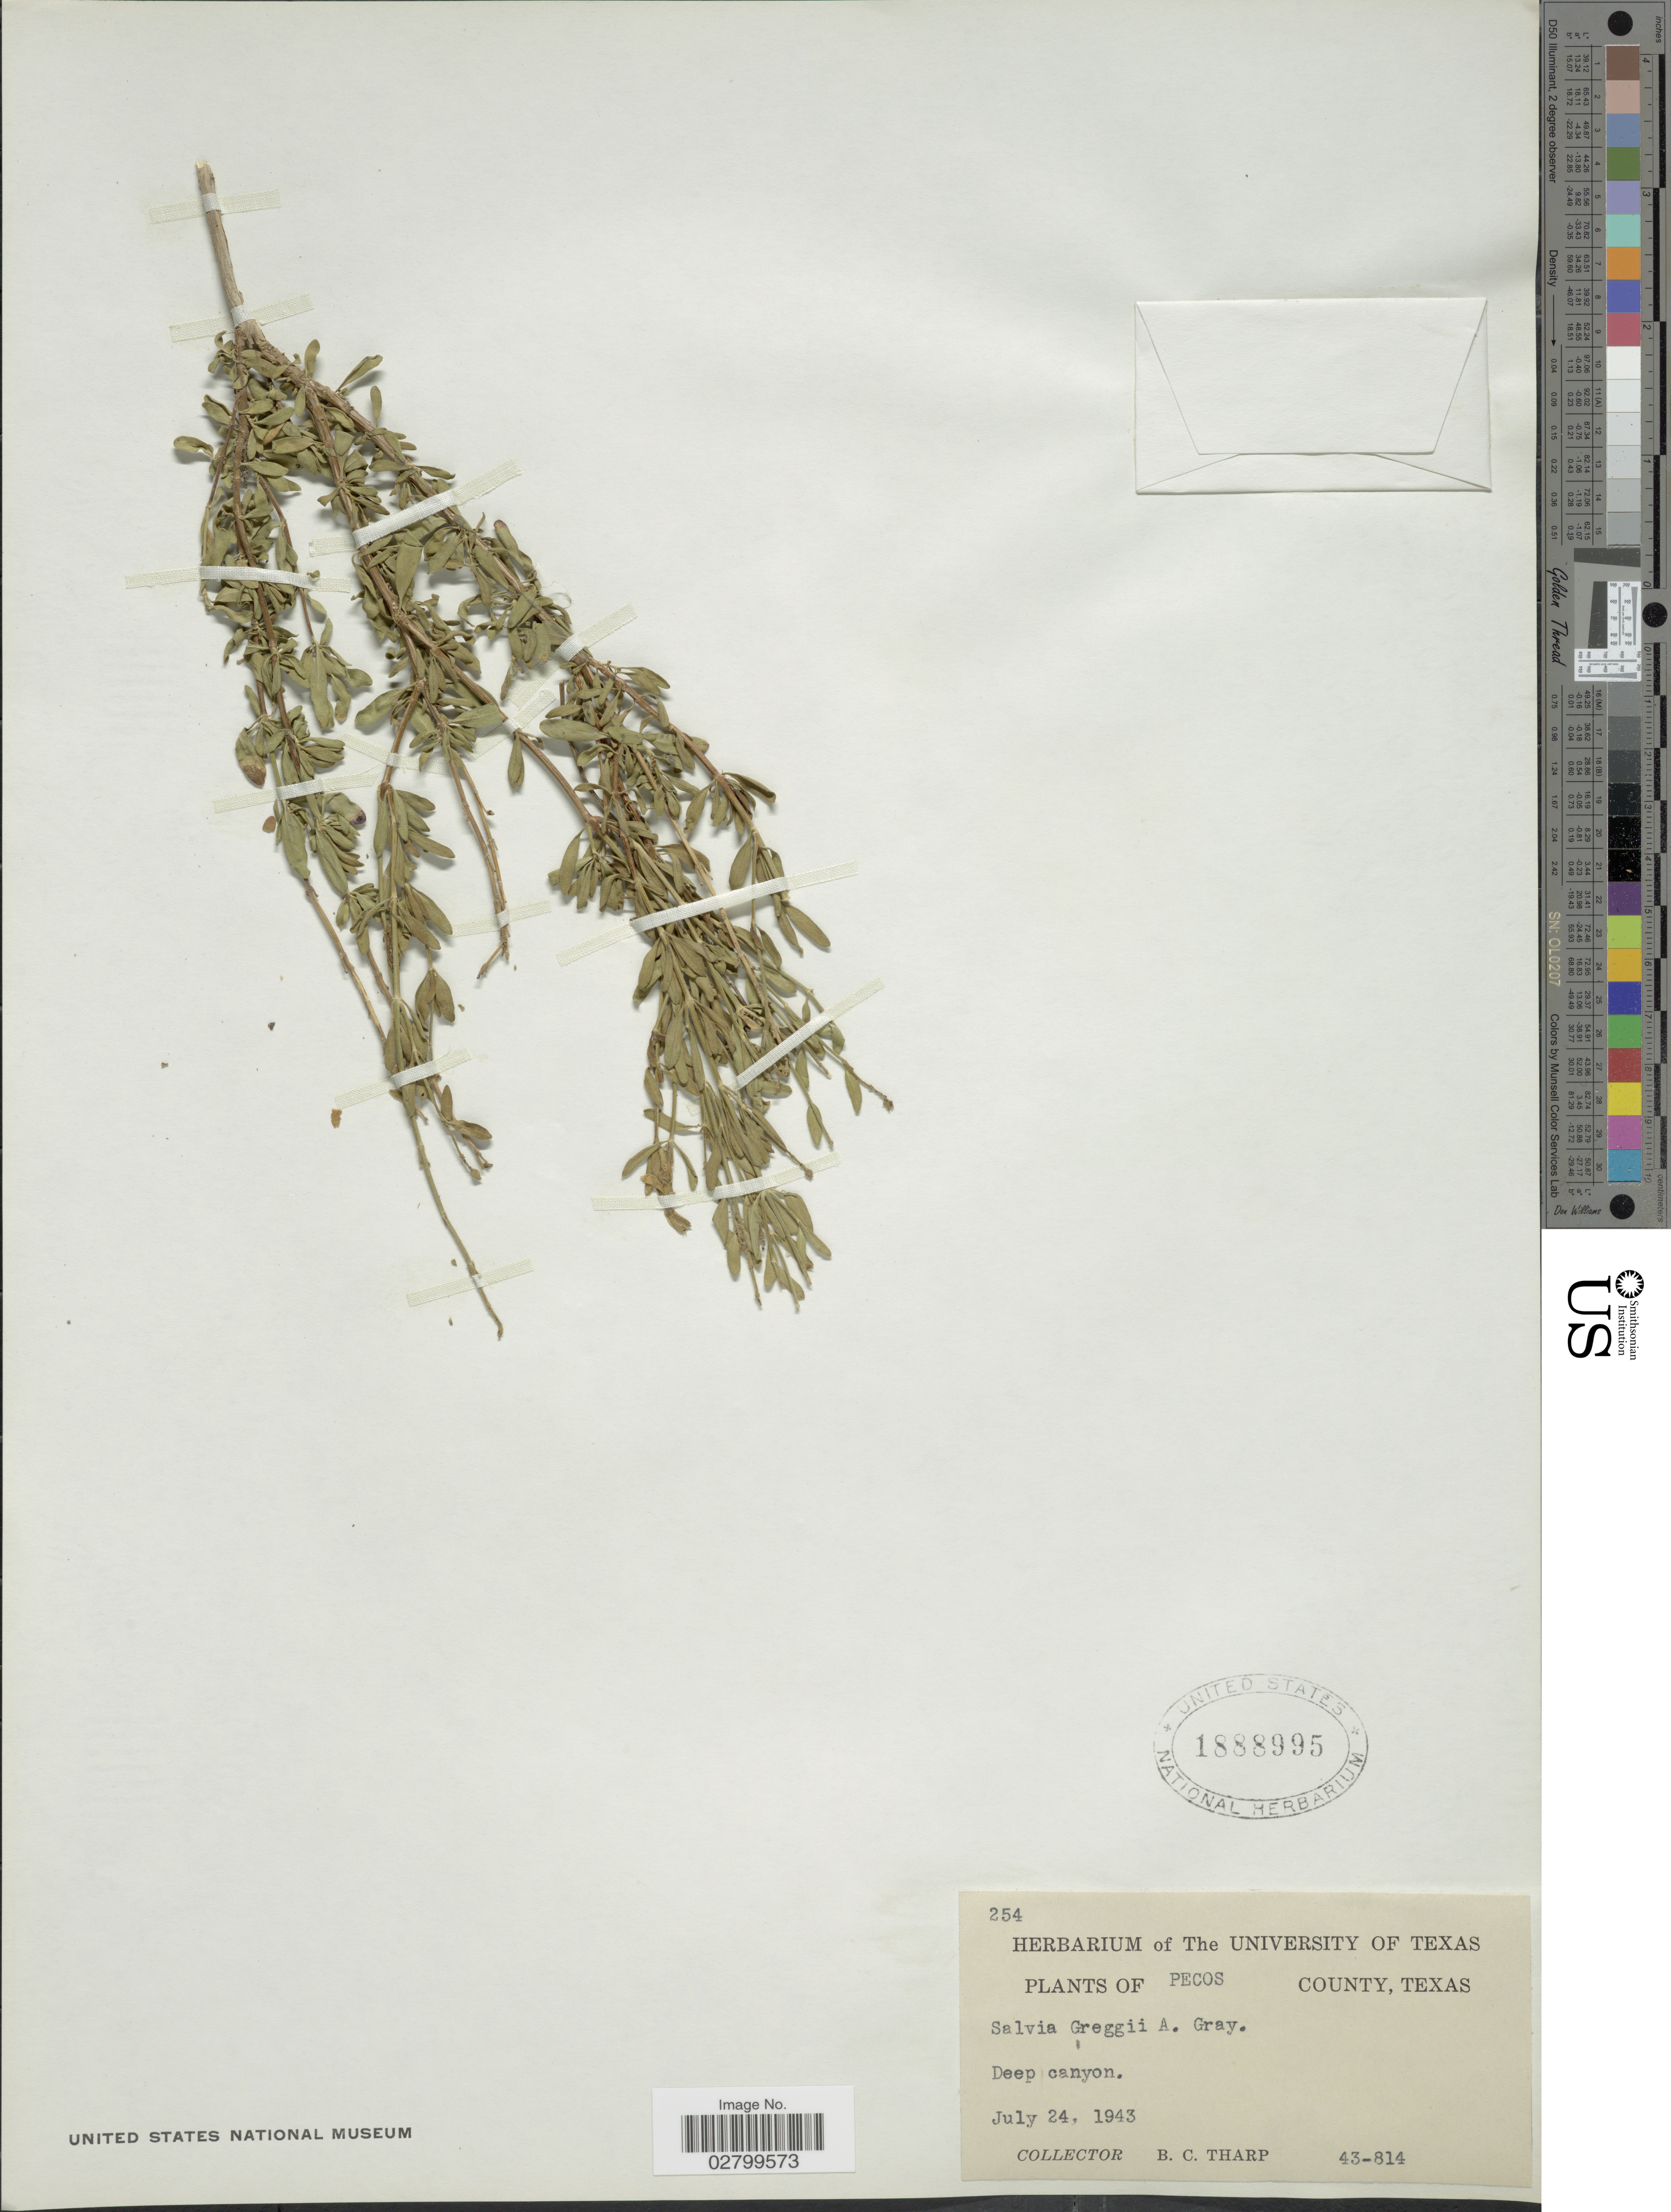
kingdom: Plantae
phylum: Tracheophyta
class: Magnoliopsida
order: Lamiales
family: Lamiaceae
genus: Salvia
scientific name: Salvia greggii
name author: A. Gray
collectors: B. C. Tharp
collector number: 43-814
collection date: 1943-07-24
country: United States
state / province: Texas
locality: Pecos County, Texas. Deep canyon.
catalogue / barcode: US 1888995